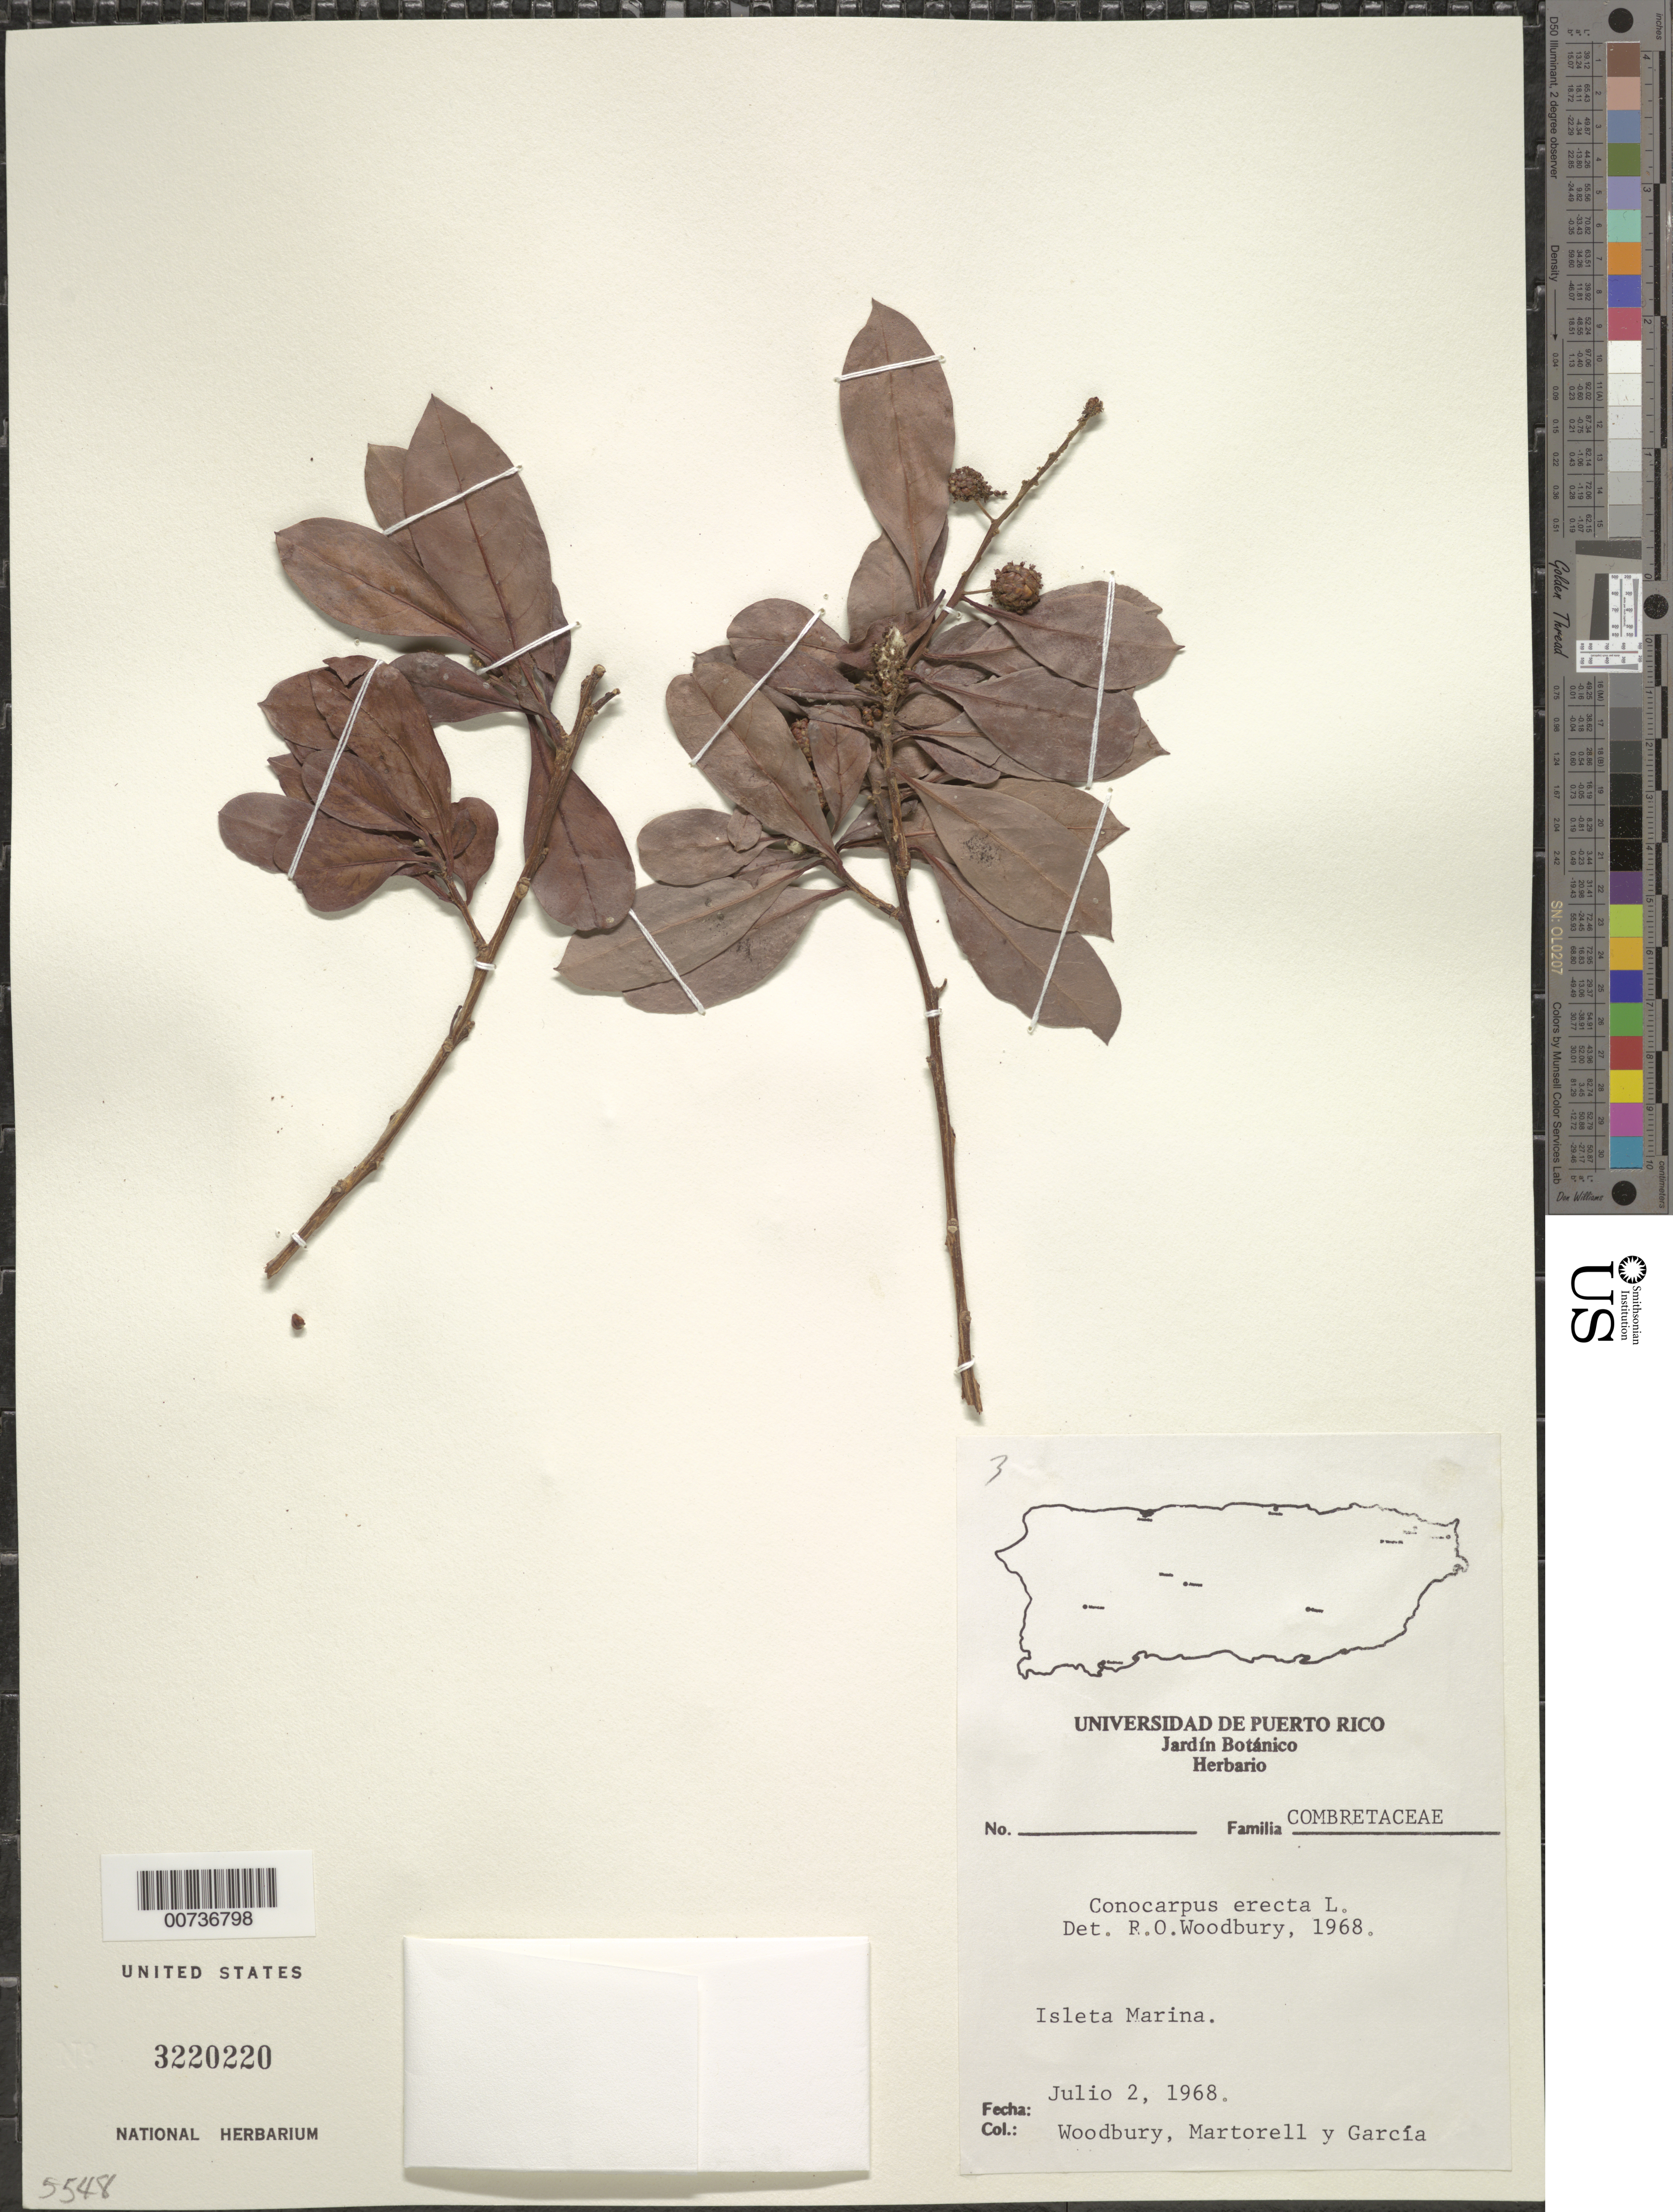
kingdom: Plantae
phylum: Tracheophyta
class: Magnoliopsida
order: Myrtales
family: Combretaceae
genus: Conocarpus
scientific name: Conocarpus erectus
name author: L.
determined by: Woodbury, R. O.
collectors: R. O. Woodbury, -. Martorell & H. Garcia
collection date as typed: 02 Jul 1968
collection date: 1968-07-02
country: Puerto Rico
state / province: Fajardo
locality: Isleta Marina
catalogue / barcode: US 3220220